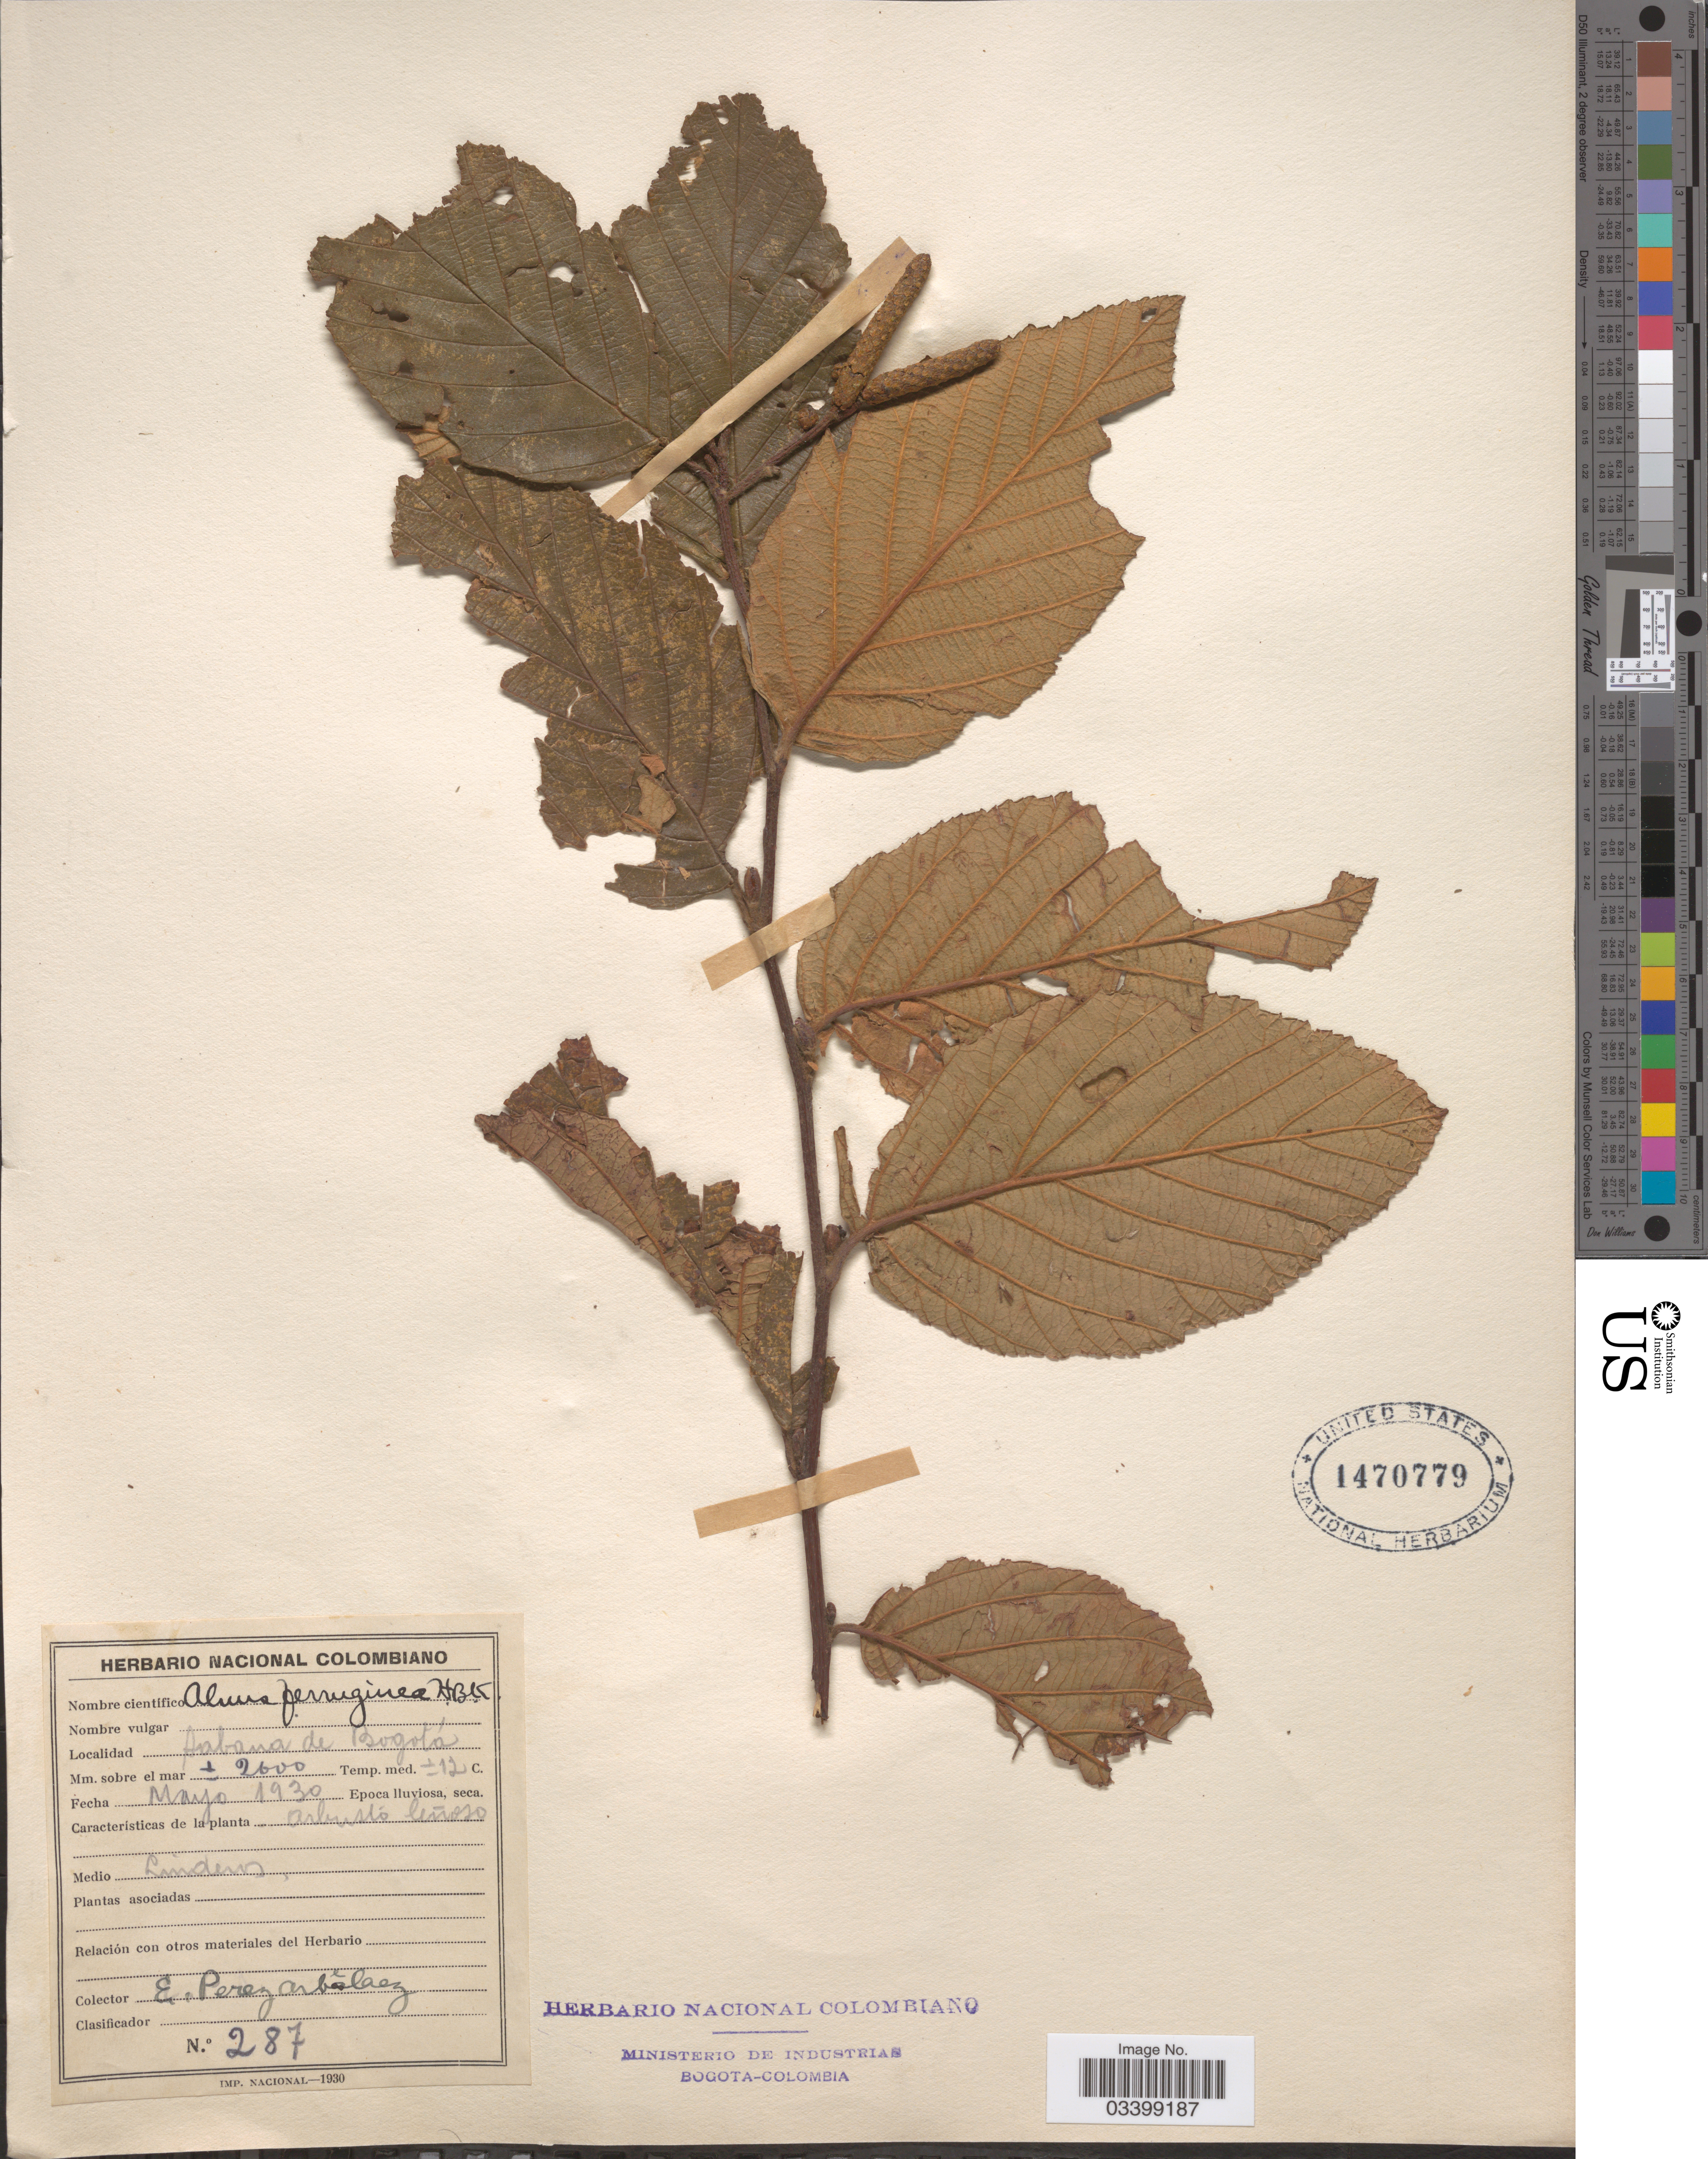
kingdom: Plantae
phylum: Tracheophyta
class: Magnoliopsida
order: Fagales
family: Betulaceae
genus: Alnus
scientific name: Alnus acuminata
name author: Kunth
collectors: E. Pérez Arbeláez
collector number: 287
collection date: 1930-05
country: Colombia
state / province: Bogota D.C.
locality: Sabana de Bogotá.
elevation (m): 2600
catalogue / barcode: US 1470779